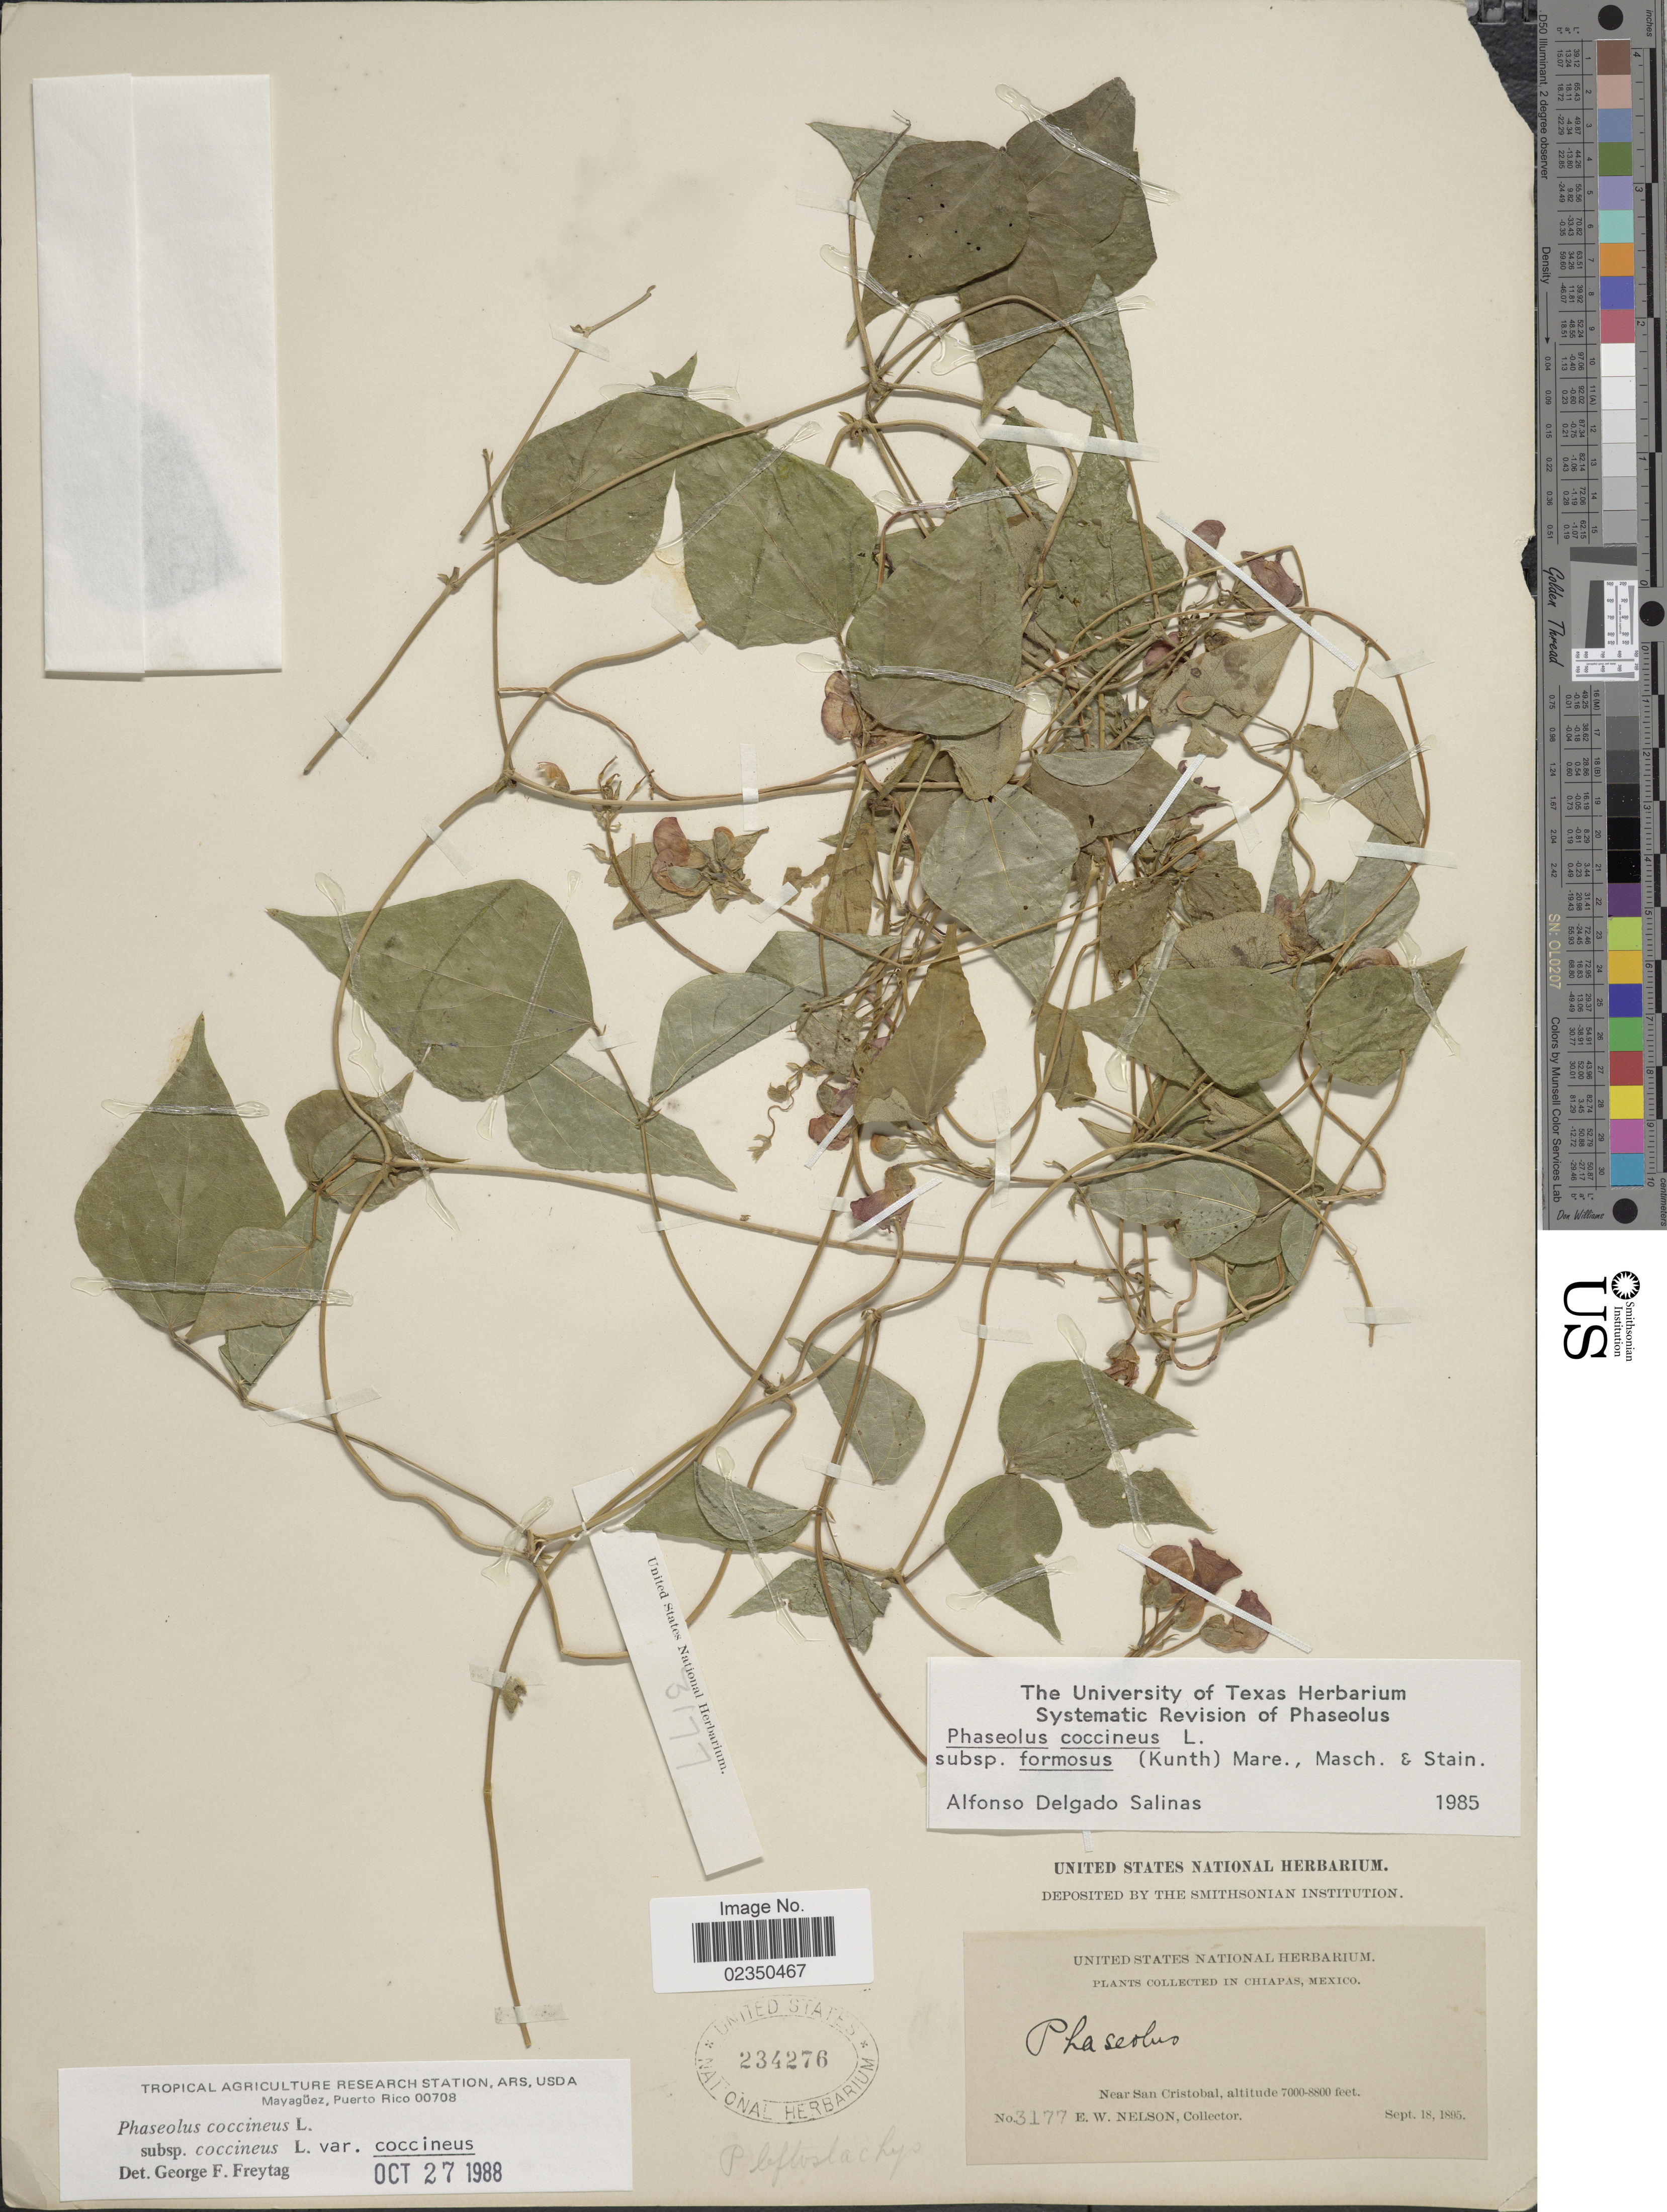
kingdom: Plantae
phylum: Tracheophyta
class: Magnoliopsida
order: Fabales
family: Fabaceae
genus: Phaseolus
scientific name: Phaseolus coccineus var. coccineus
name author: L.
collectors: E. W. Nelson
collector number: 3177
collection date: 1895-09-18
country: Mexico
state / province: Chiapas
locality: Near San Cristobal.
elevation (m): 2134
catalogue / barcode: US 234276